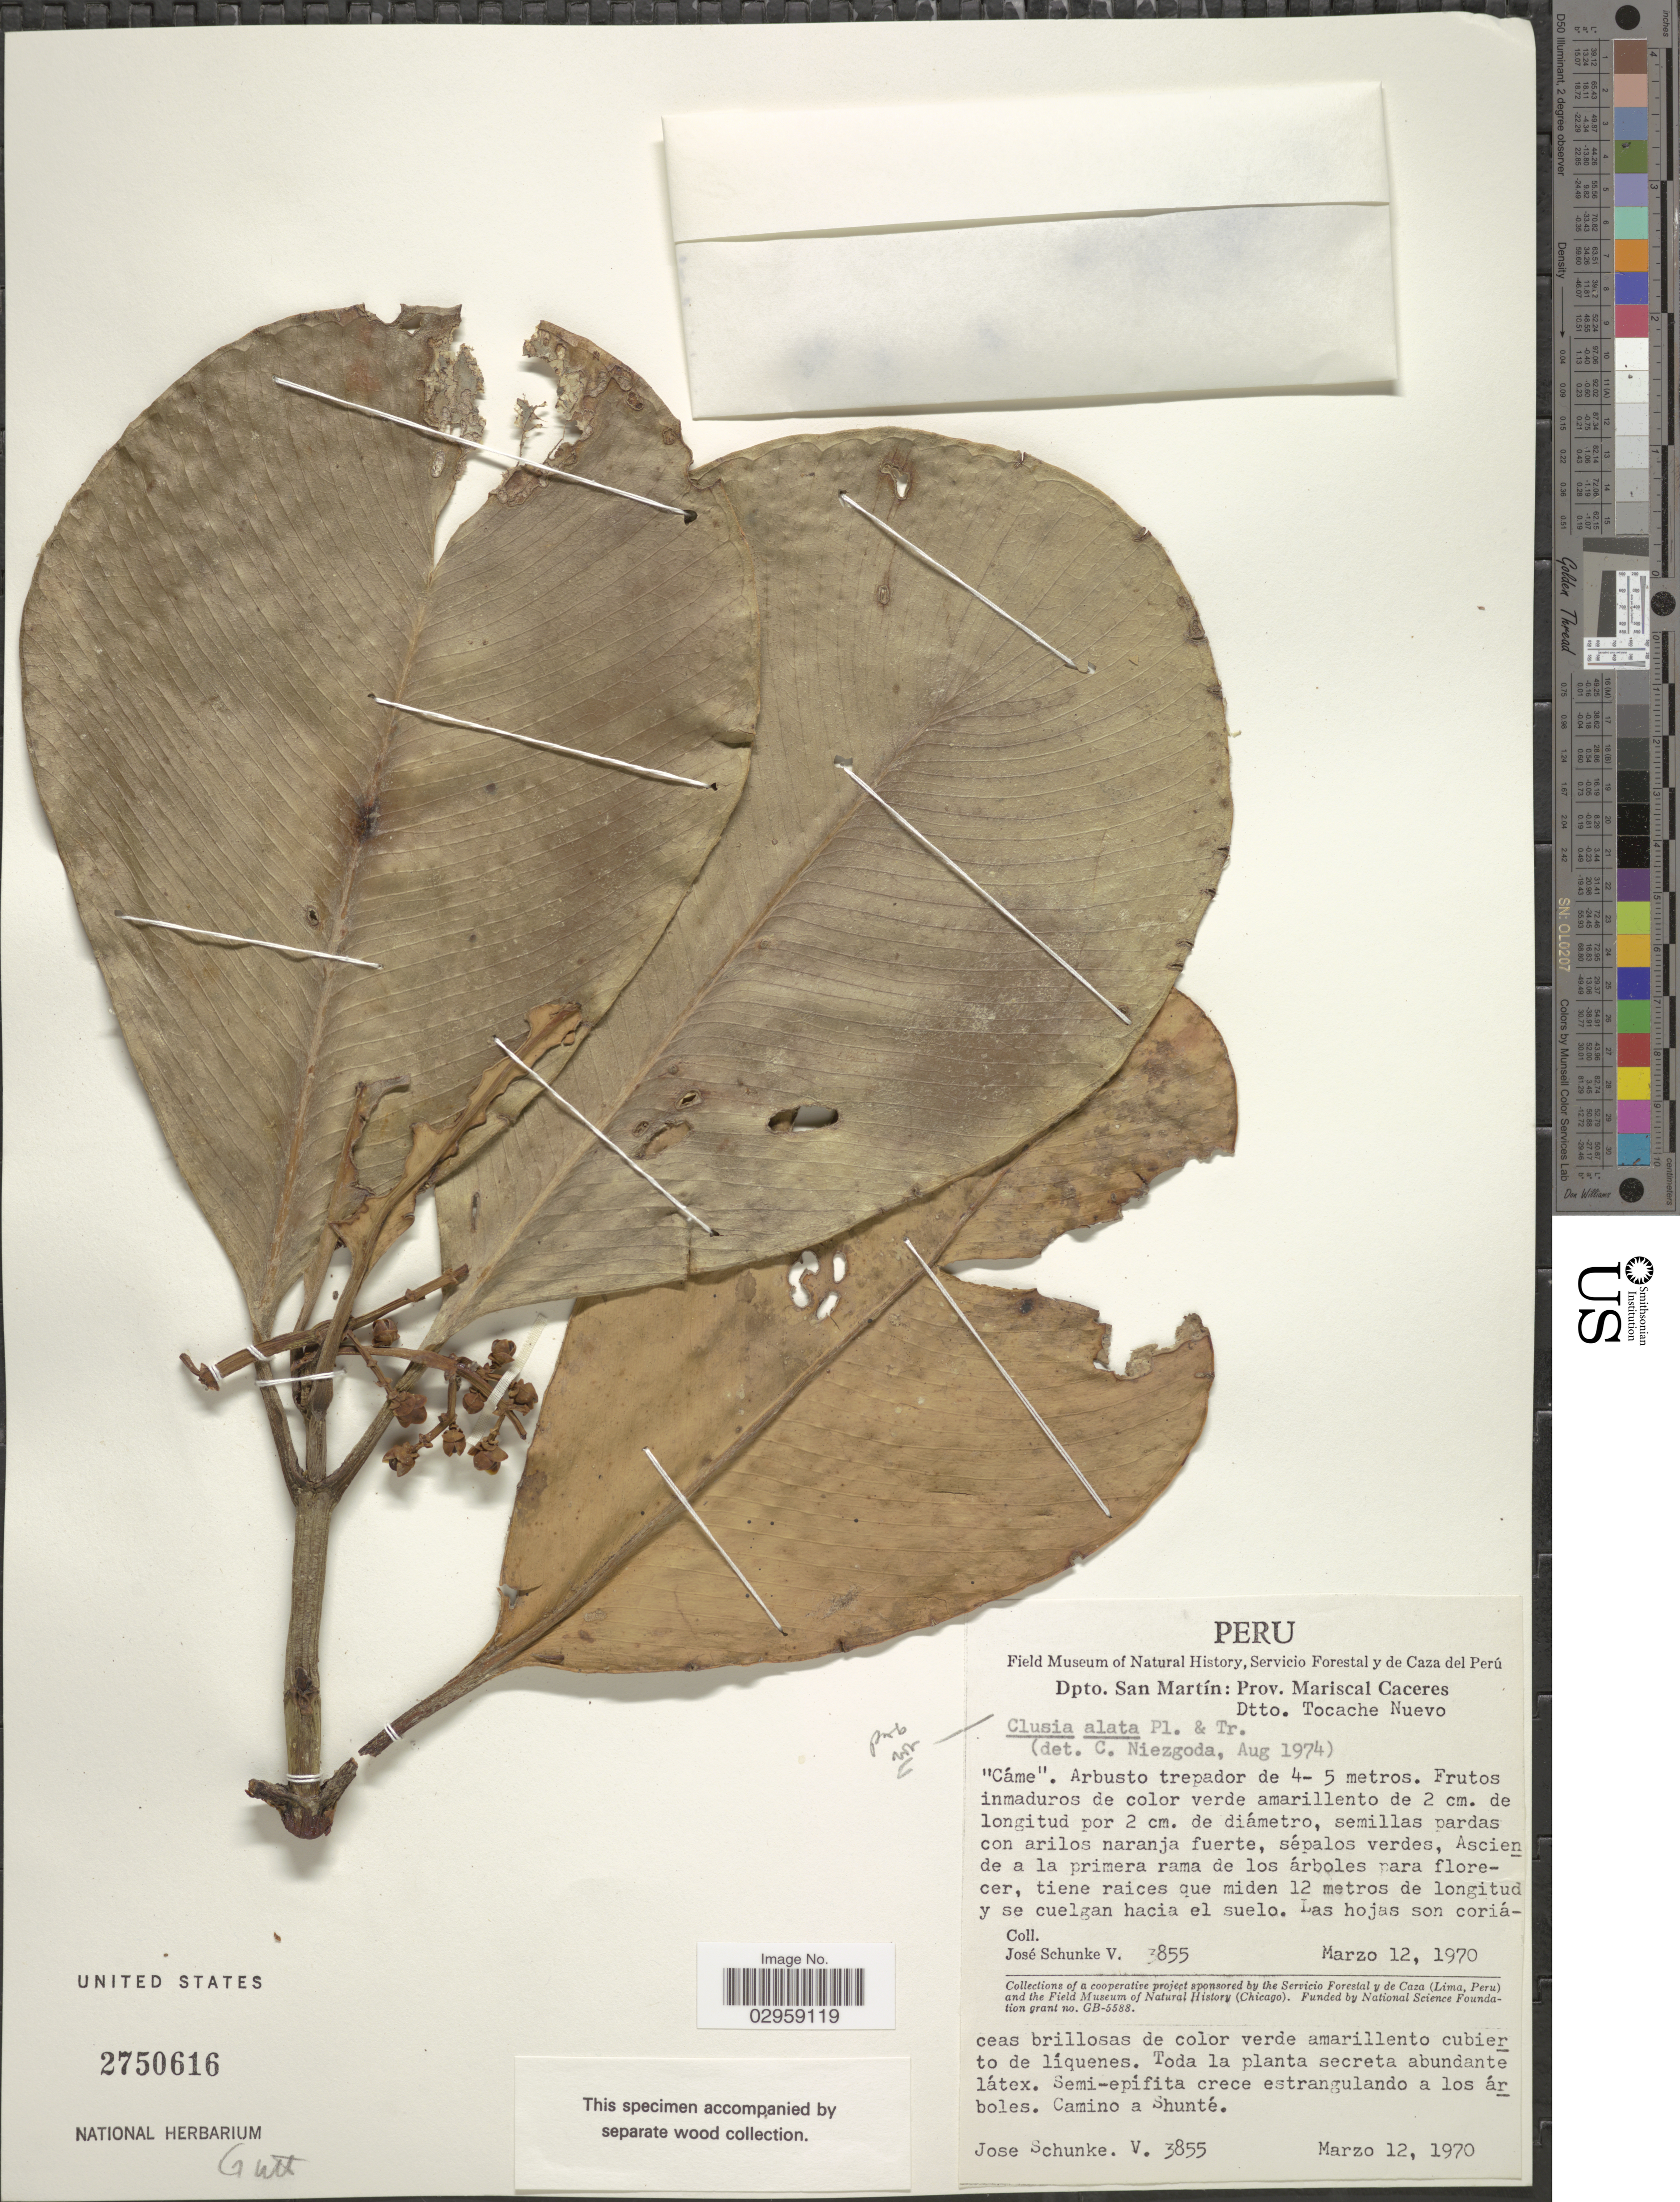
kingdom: Plantae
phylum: Tracheophyta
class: Magnoliopsida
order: Malpighiales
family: Clusiaceae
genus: Clusia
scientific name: Clusia alata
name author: Triana & Planch.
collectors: J. Schunke Vigo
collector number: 3855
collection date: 1970-03-12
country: Peru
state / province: San Martín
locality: Dpto. San Martín: Prov. Mariscal Caceres Dtto. Tocache Nuevo. Camino a Shunté.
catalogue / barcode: US 2750616